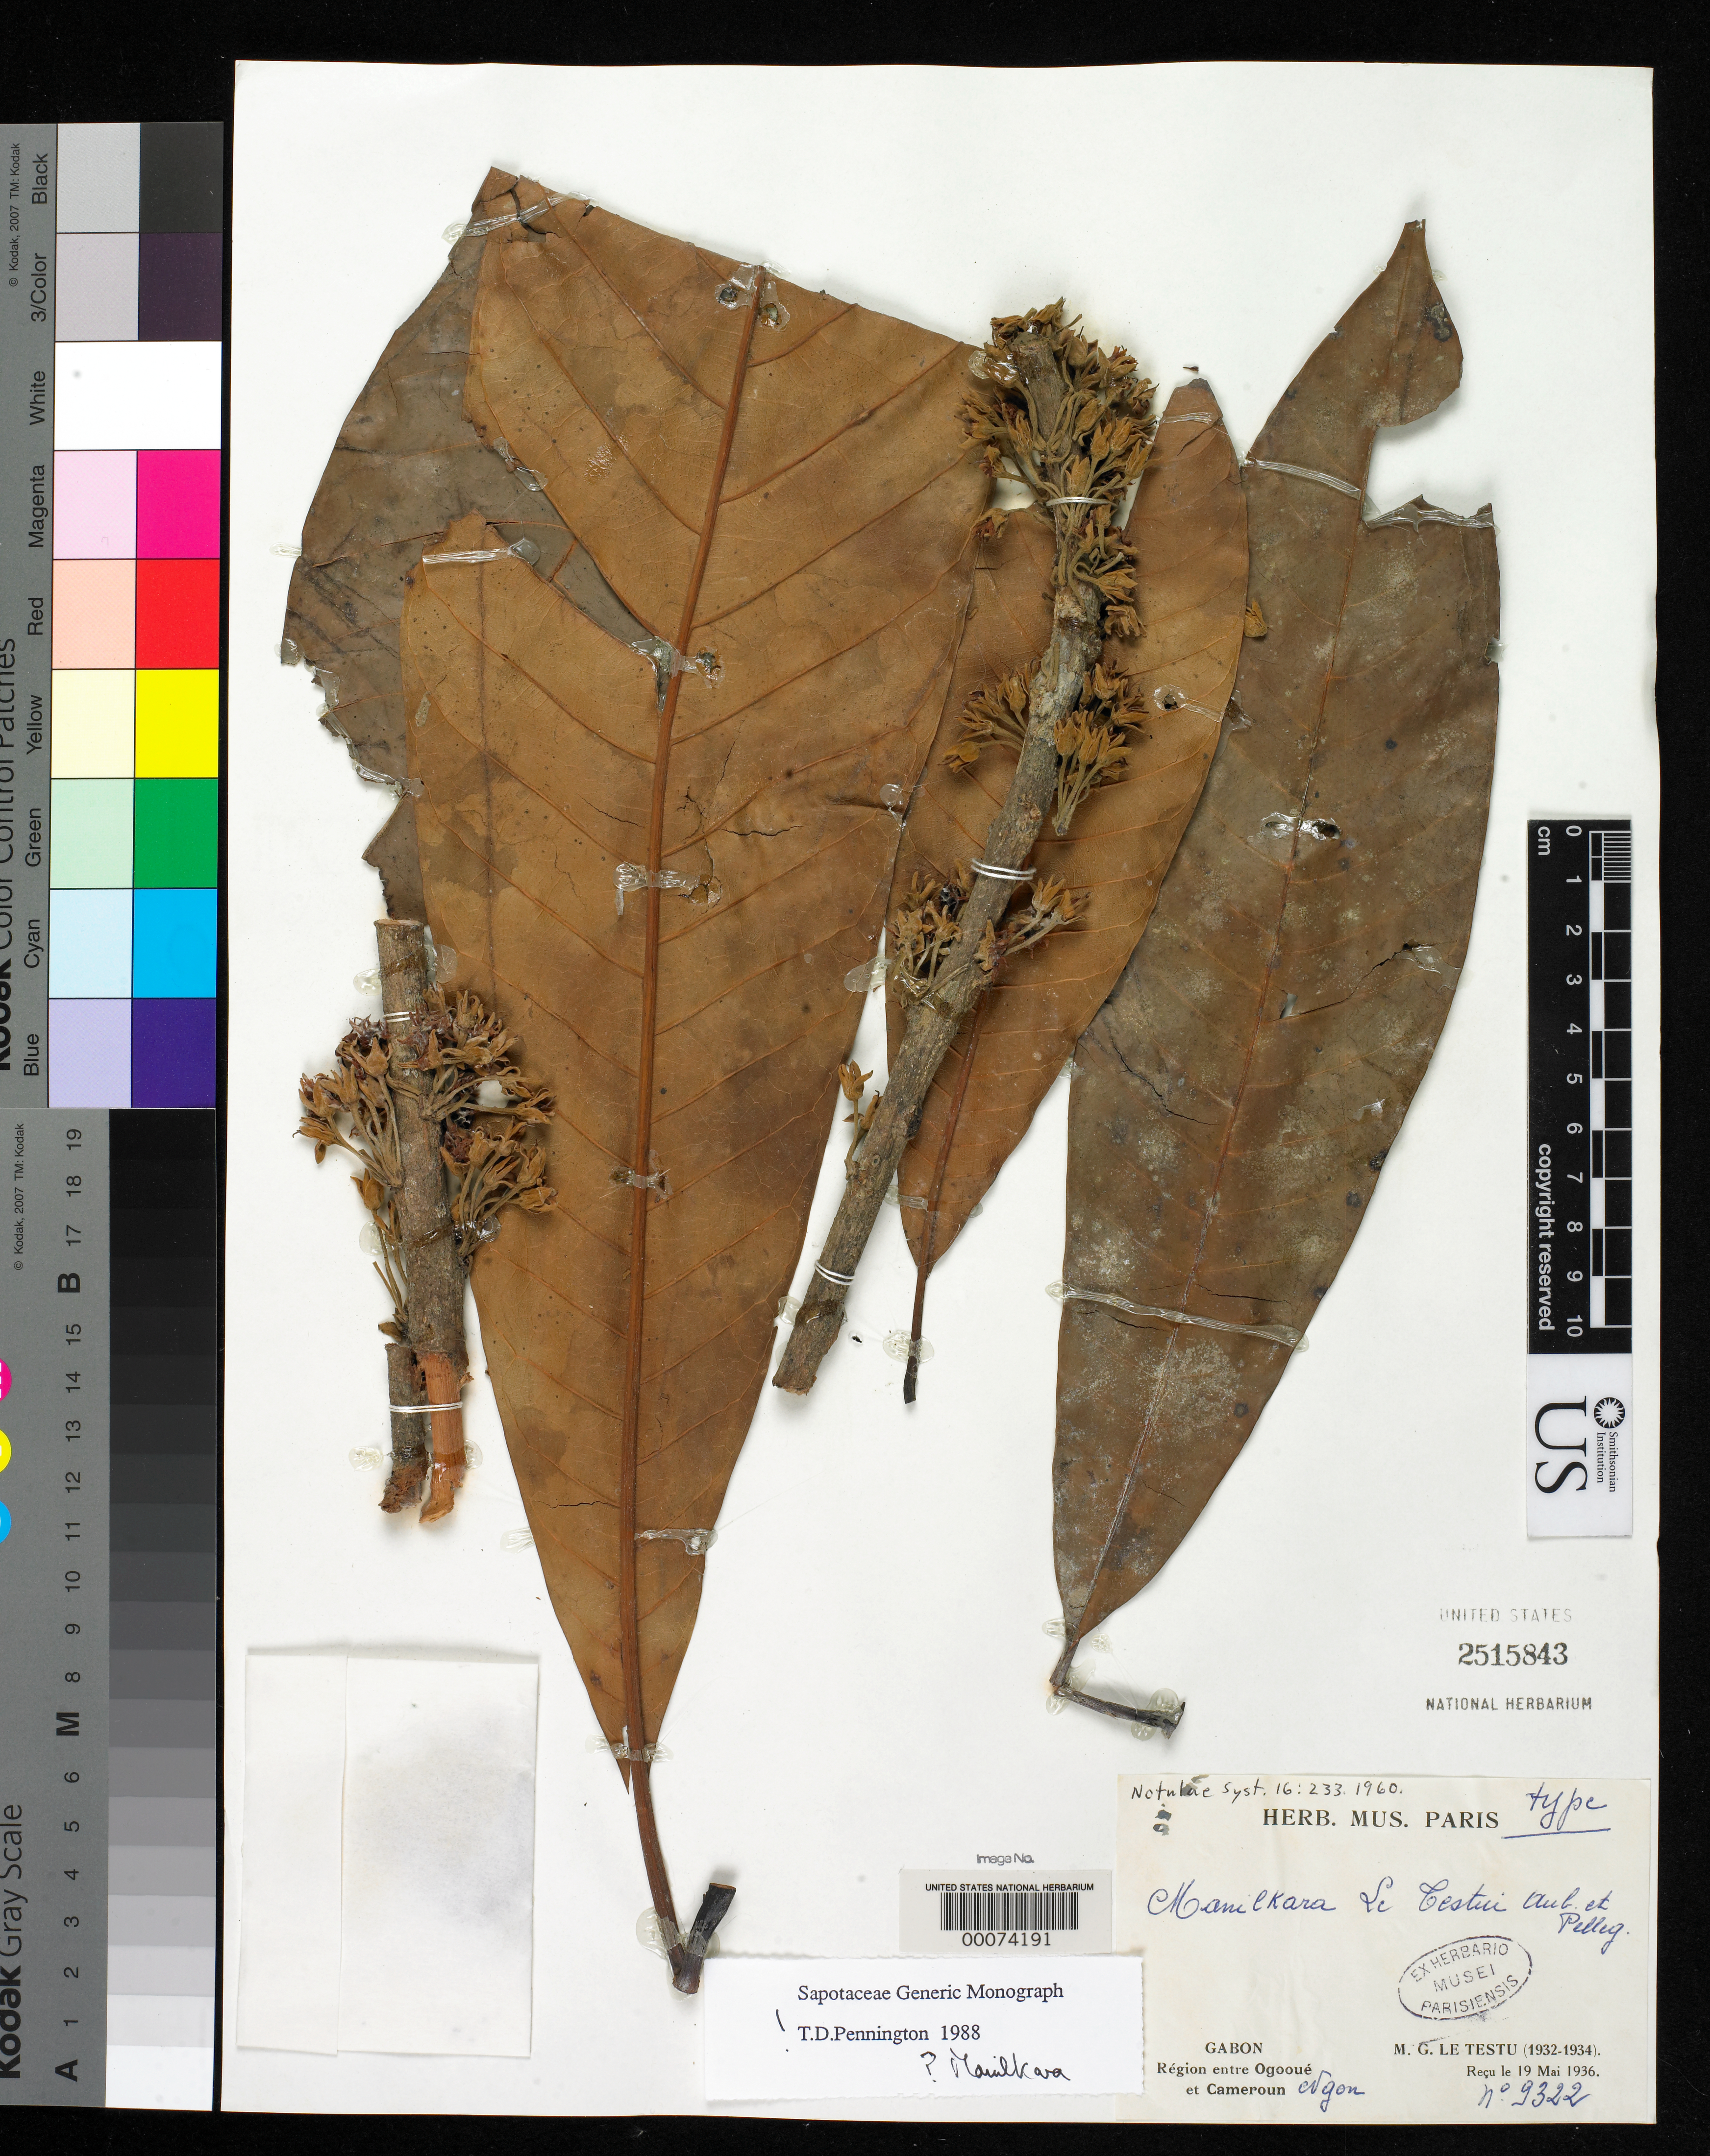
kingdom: Plantae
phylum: Tracheophyta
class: Magnoliopsida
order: Ericales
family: Sapotaceae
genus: Manilkara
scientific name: Manilkara le-testui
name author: Aubrév. & Pellegr.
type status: Isosyntype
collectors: G. Le Testu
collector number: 9322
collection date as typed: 19 May 1936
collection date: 1936-05-19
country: Gabon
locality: Region between Ogooue and Cameroon, Ngon.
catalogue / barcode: US 2515843